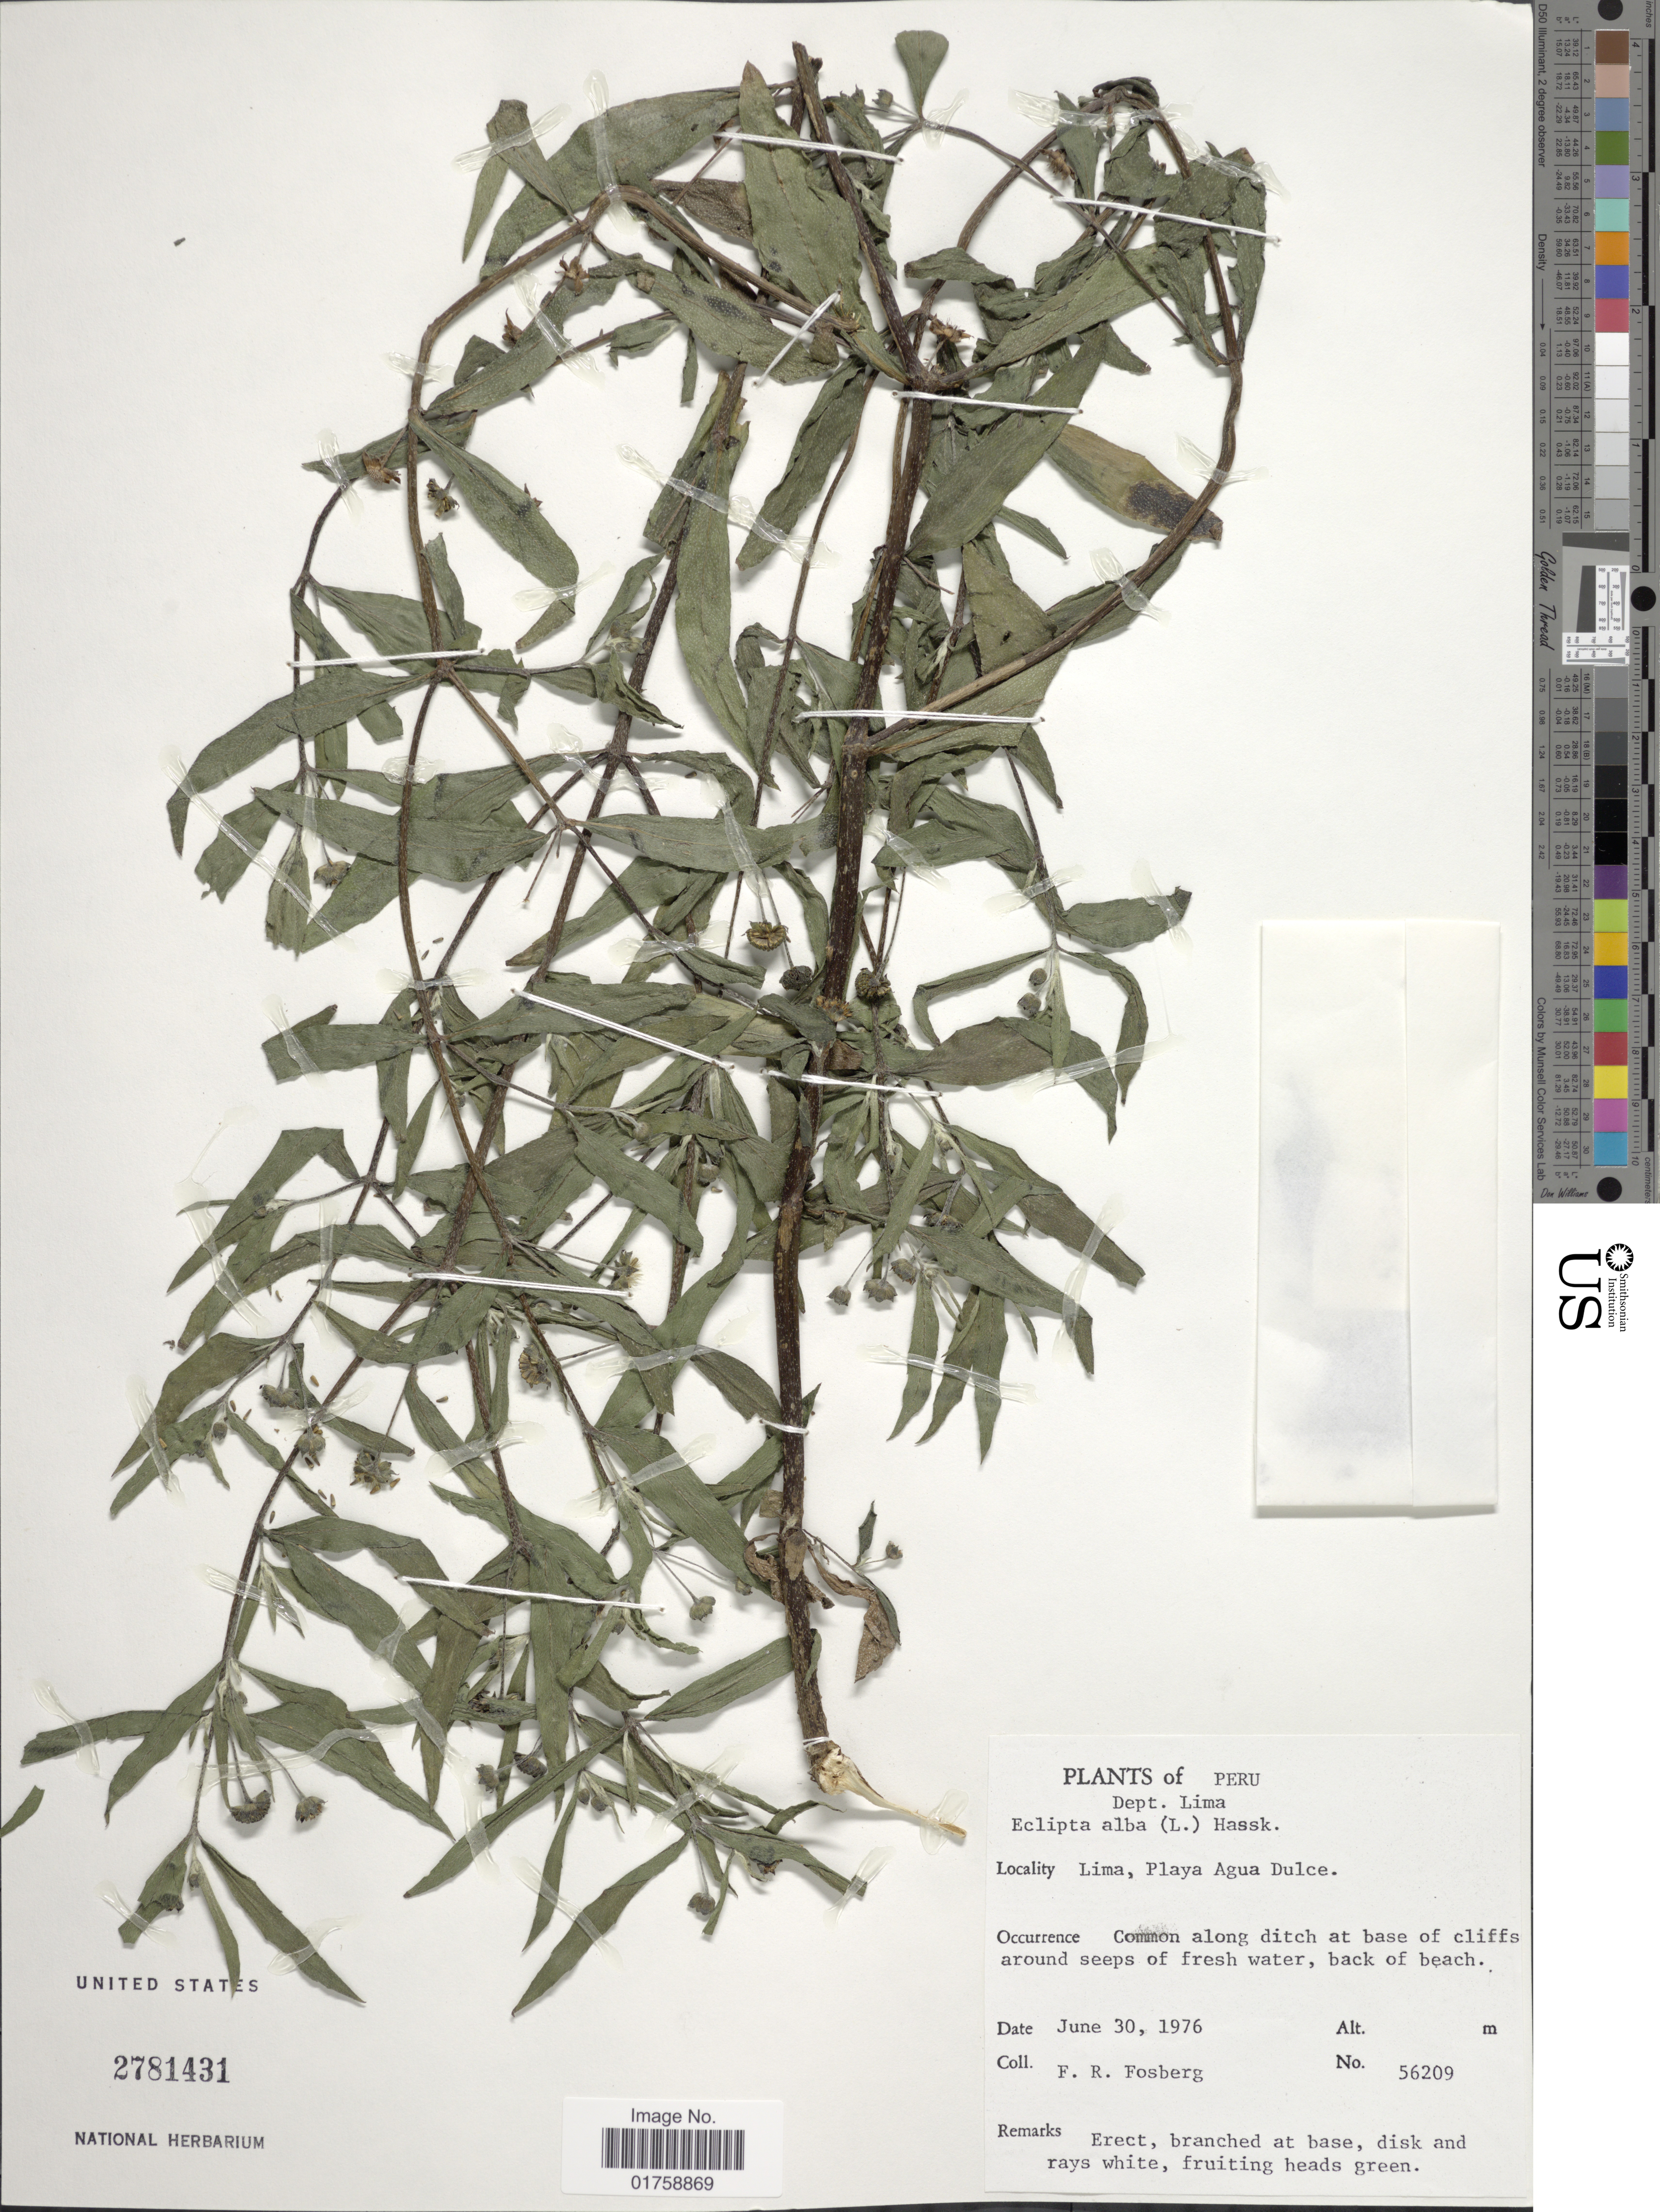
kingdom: Plantae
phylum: Tracheophyta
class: Magnoliopsida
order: Asterales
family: Asteraceae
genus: Eclipta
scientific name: Eclipta alba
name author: (L.) Hassk.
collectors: F. R. Fosberg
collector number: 56209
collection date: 1976-06-30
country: Peru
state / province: Lima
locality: playa Agua Dulce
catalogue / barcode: US 2781431